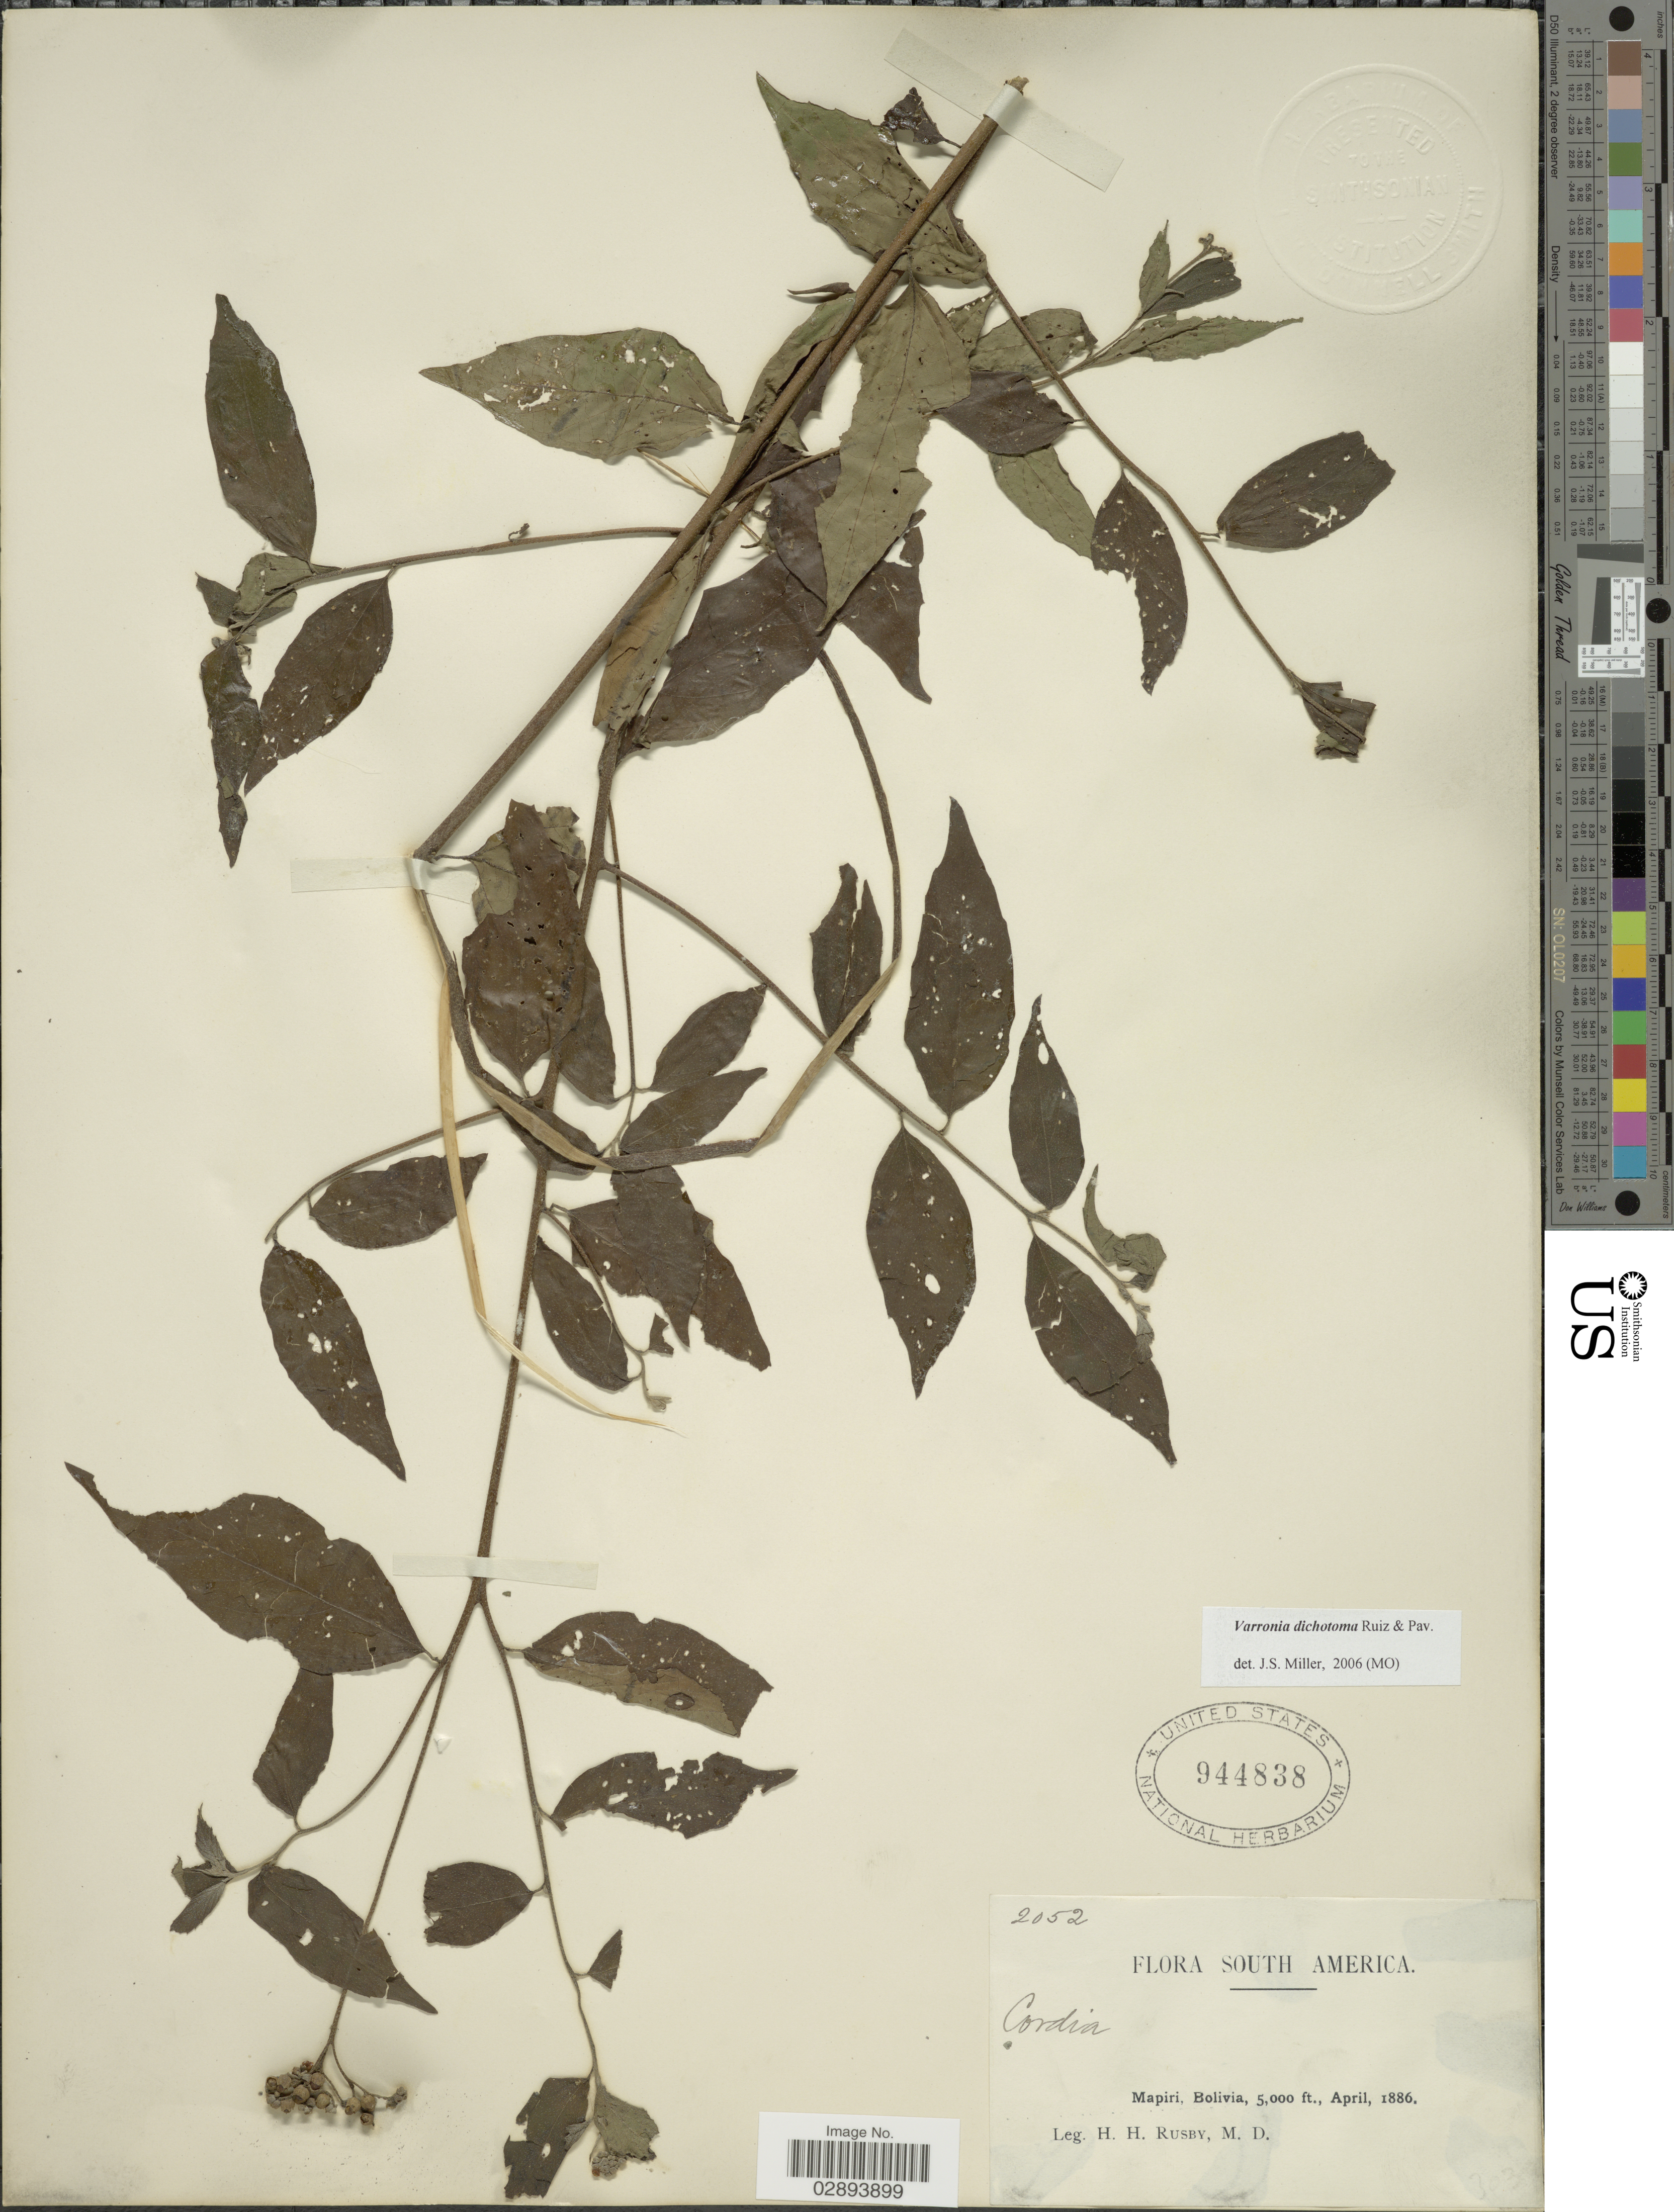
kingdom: Plantae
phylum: Tracheophyta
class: Magnoliopsida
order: Boraginales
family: Cordiaceae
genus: Varronia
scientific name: Varronia dichotoma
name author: Ruiz & Pav.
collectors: H. H. Rusby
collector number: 2052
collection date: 1886-04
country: Bolivia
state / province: La Páz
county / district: Larecaja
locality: Mapiri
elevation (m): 1524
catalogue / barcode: US 944838